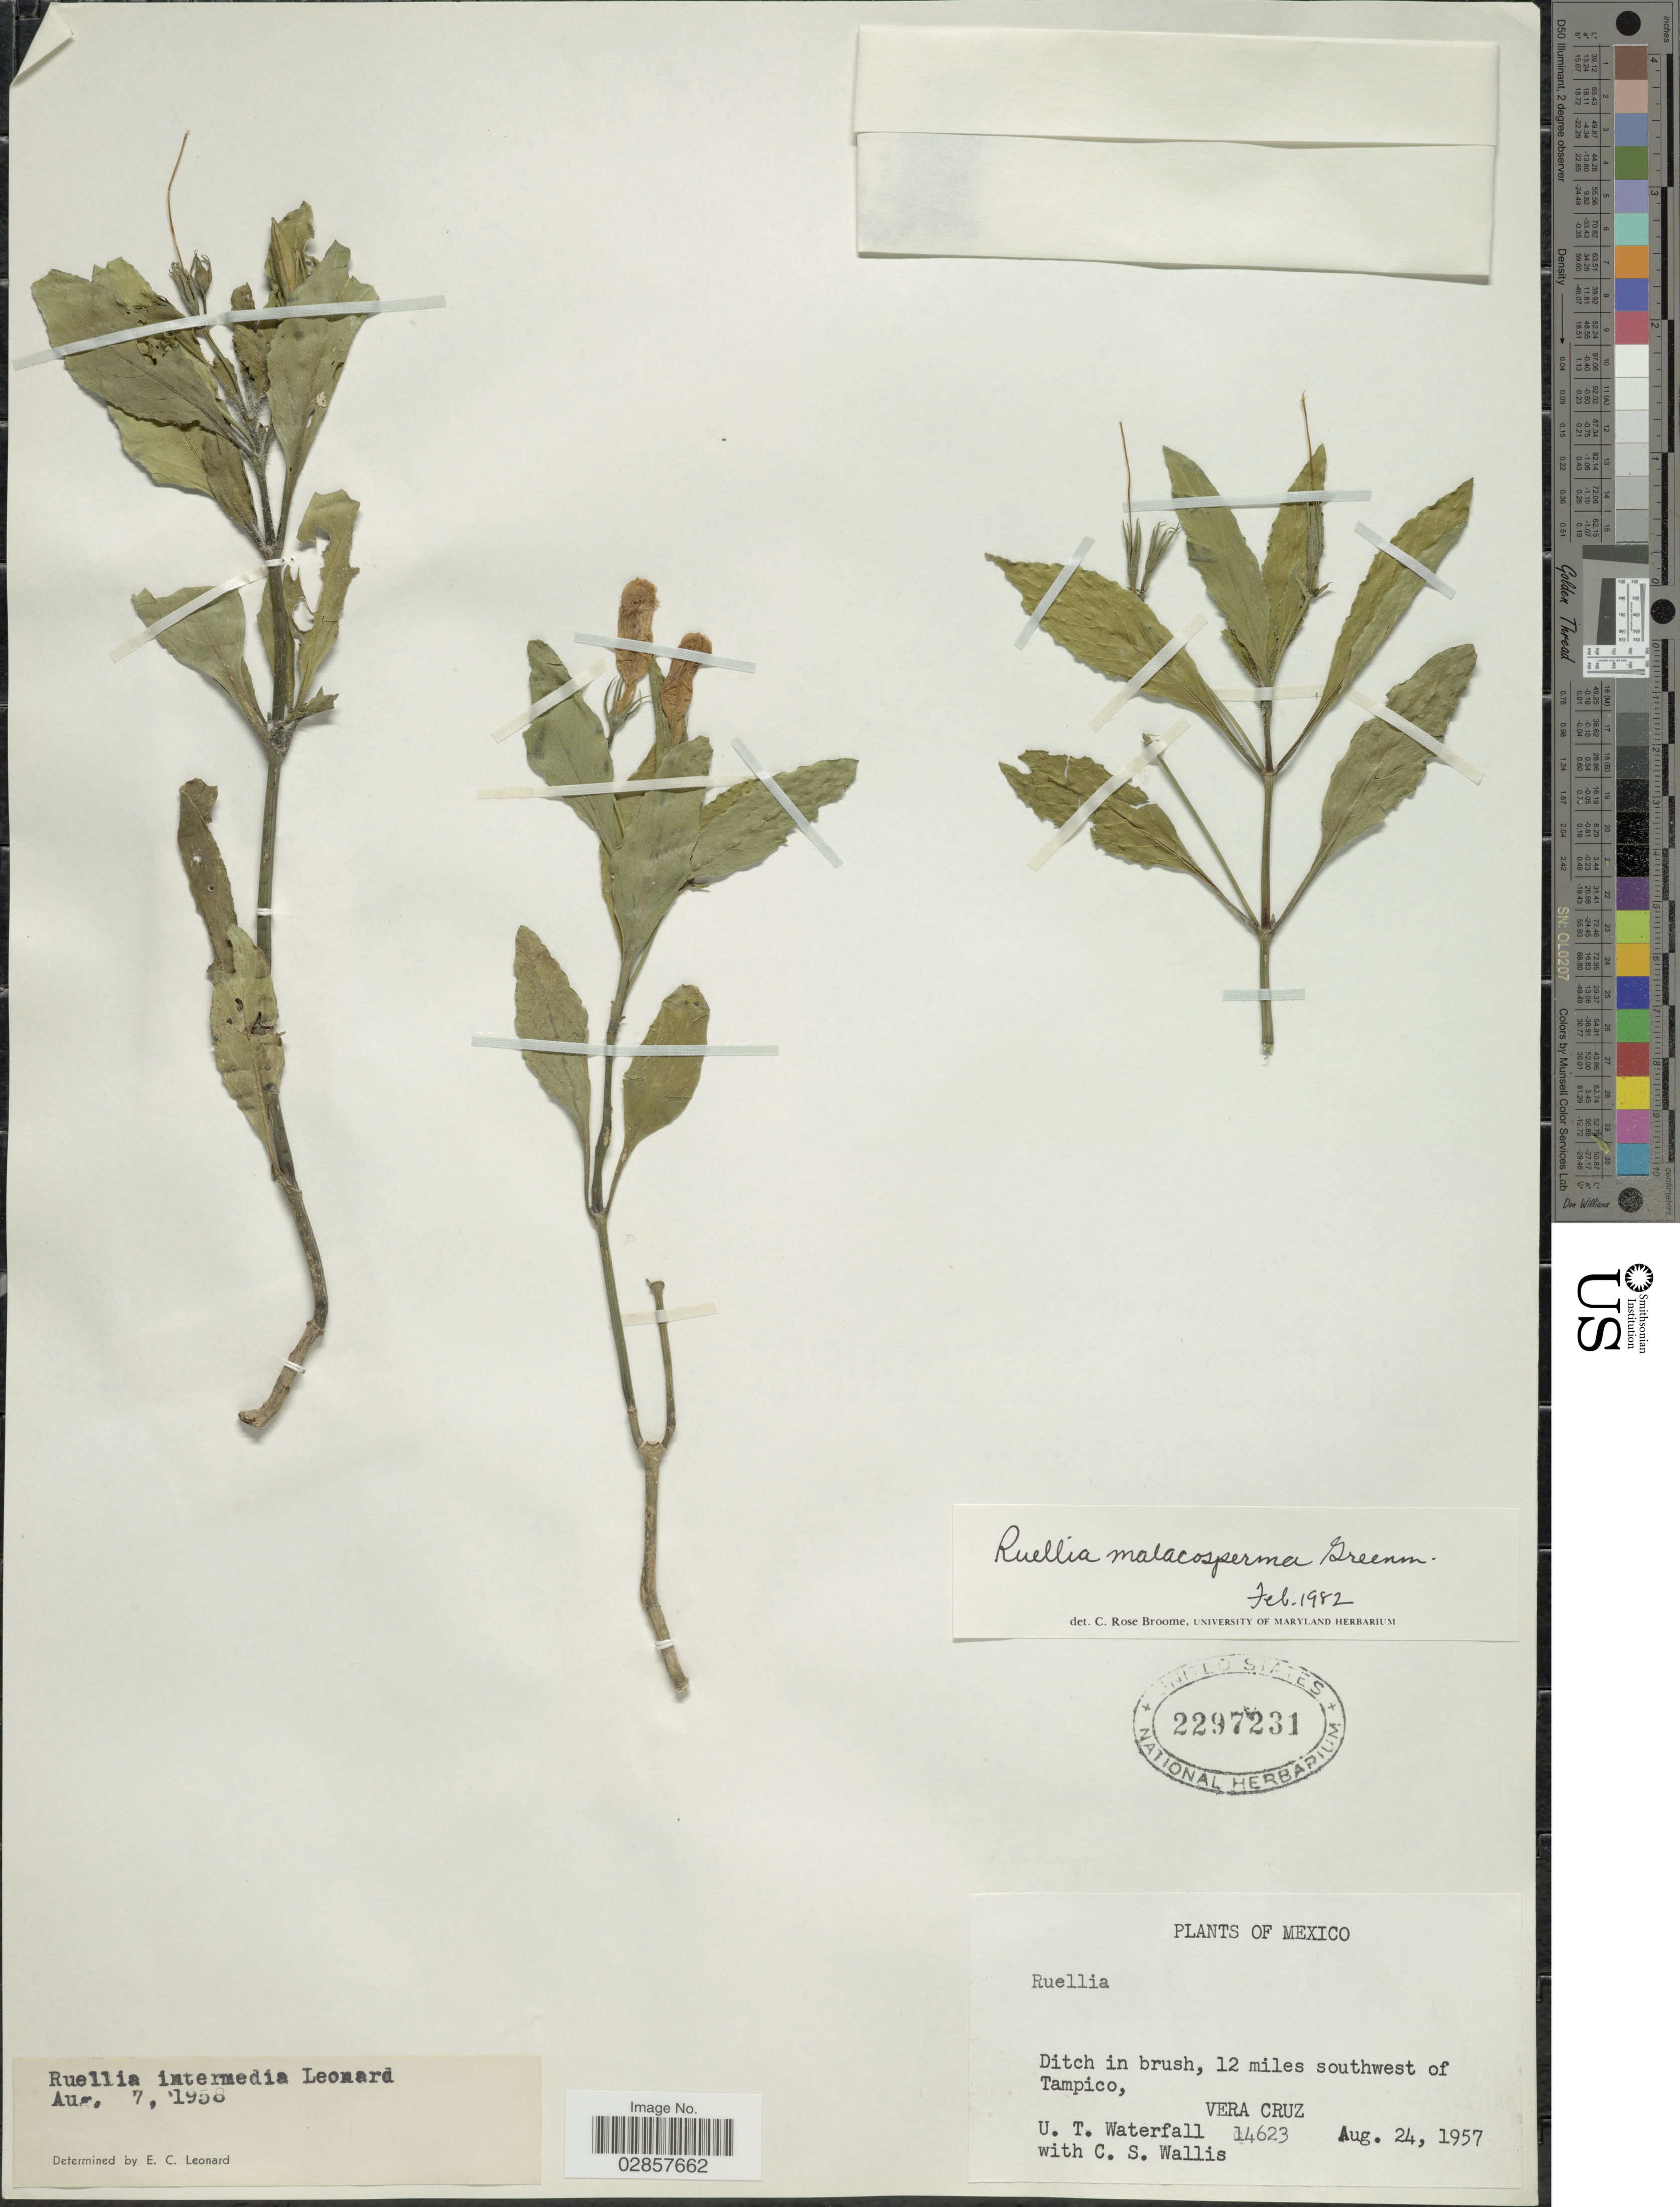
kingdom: Plantae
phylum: Tracheophyta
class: Magnoliopsida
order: Lamiales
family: Acanthaceae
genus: Ruellia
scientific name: Ruellia malacosperma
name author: Greenm.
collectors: U. T. Waterfall & C. S. Wallis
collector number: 14623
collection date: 1957-08-24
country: Mexico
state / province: Veracruz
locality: Ditch in brush, 12 miles southwest of Tampico, Vera Cruz.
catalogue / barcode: US 2297231